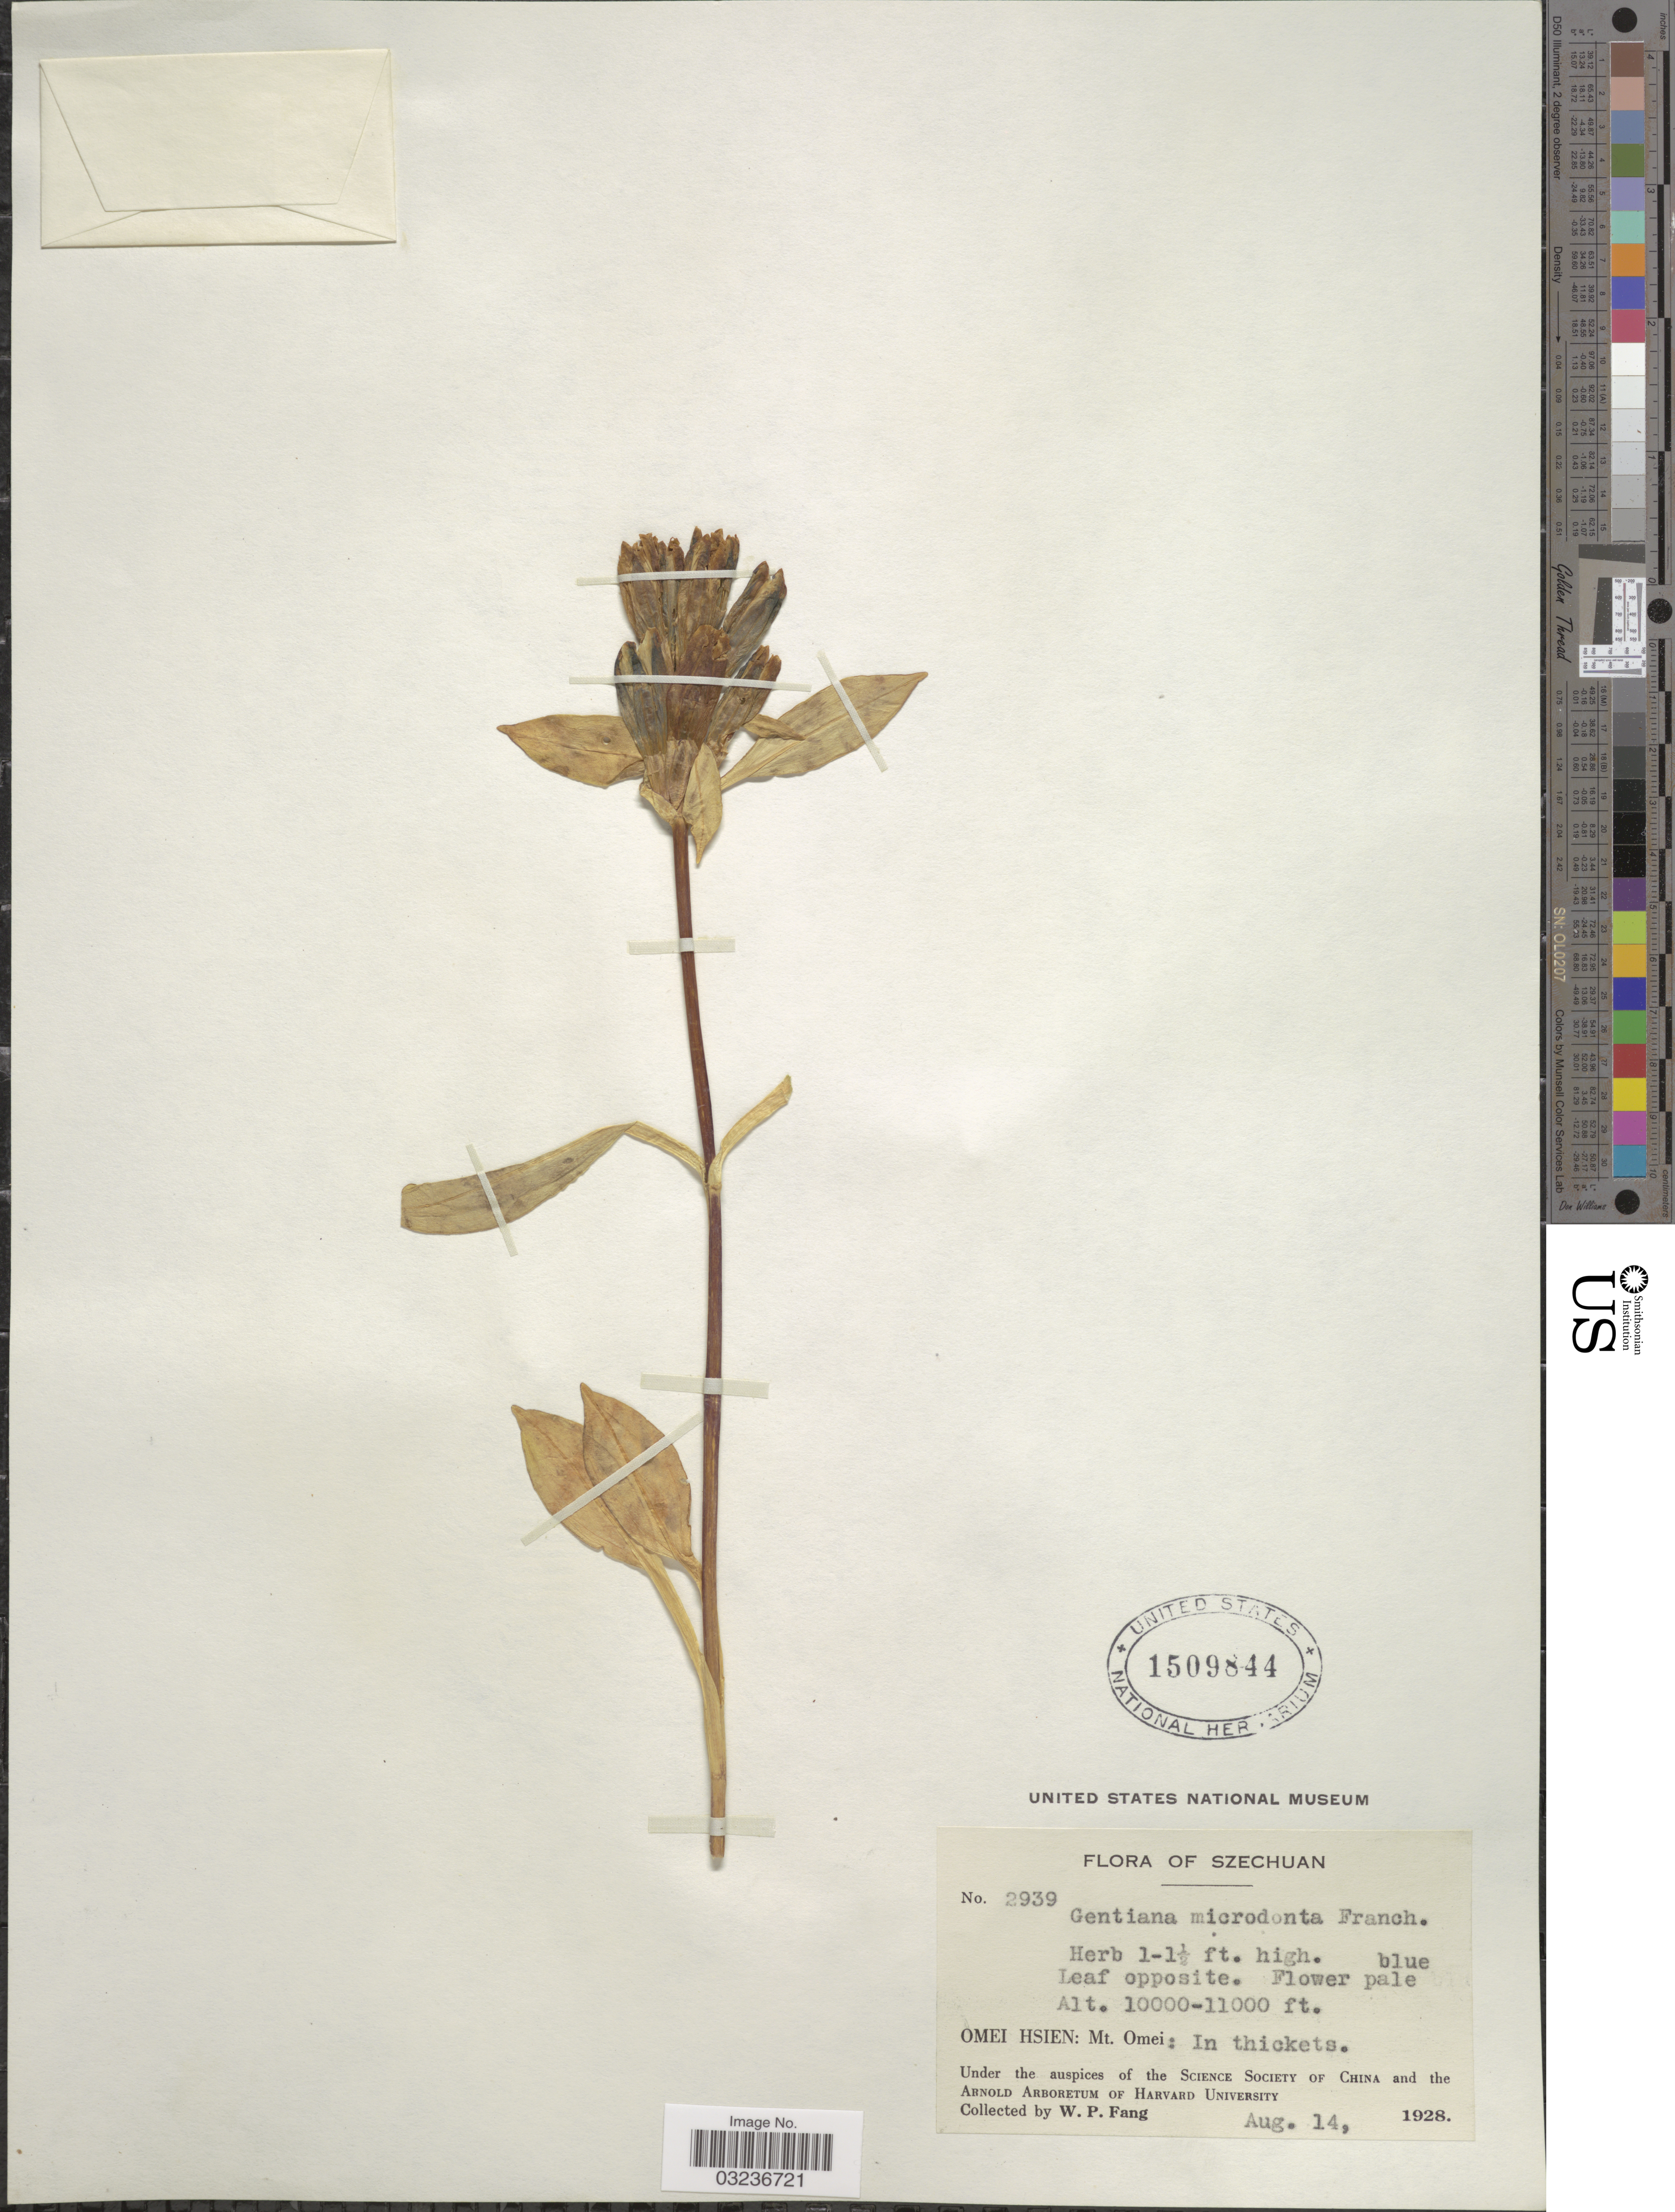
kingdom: Plantae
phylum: Tracheophyta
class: Magnoliopsida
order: Gentianales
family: Gentianaceae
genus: Gentiana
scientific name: Gentiana microdonta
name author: Franch. ex Hemsl.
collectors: W. P. Fang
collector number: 2939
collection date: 1928-08-14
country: China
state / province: Sichuan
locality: Szechuan, Omei Hsien: Mt. Omei: in thickets.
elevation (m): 3048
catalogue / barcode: US 1509844